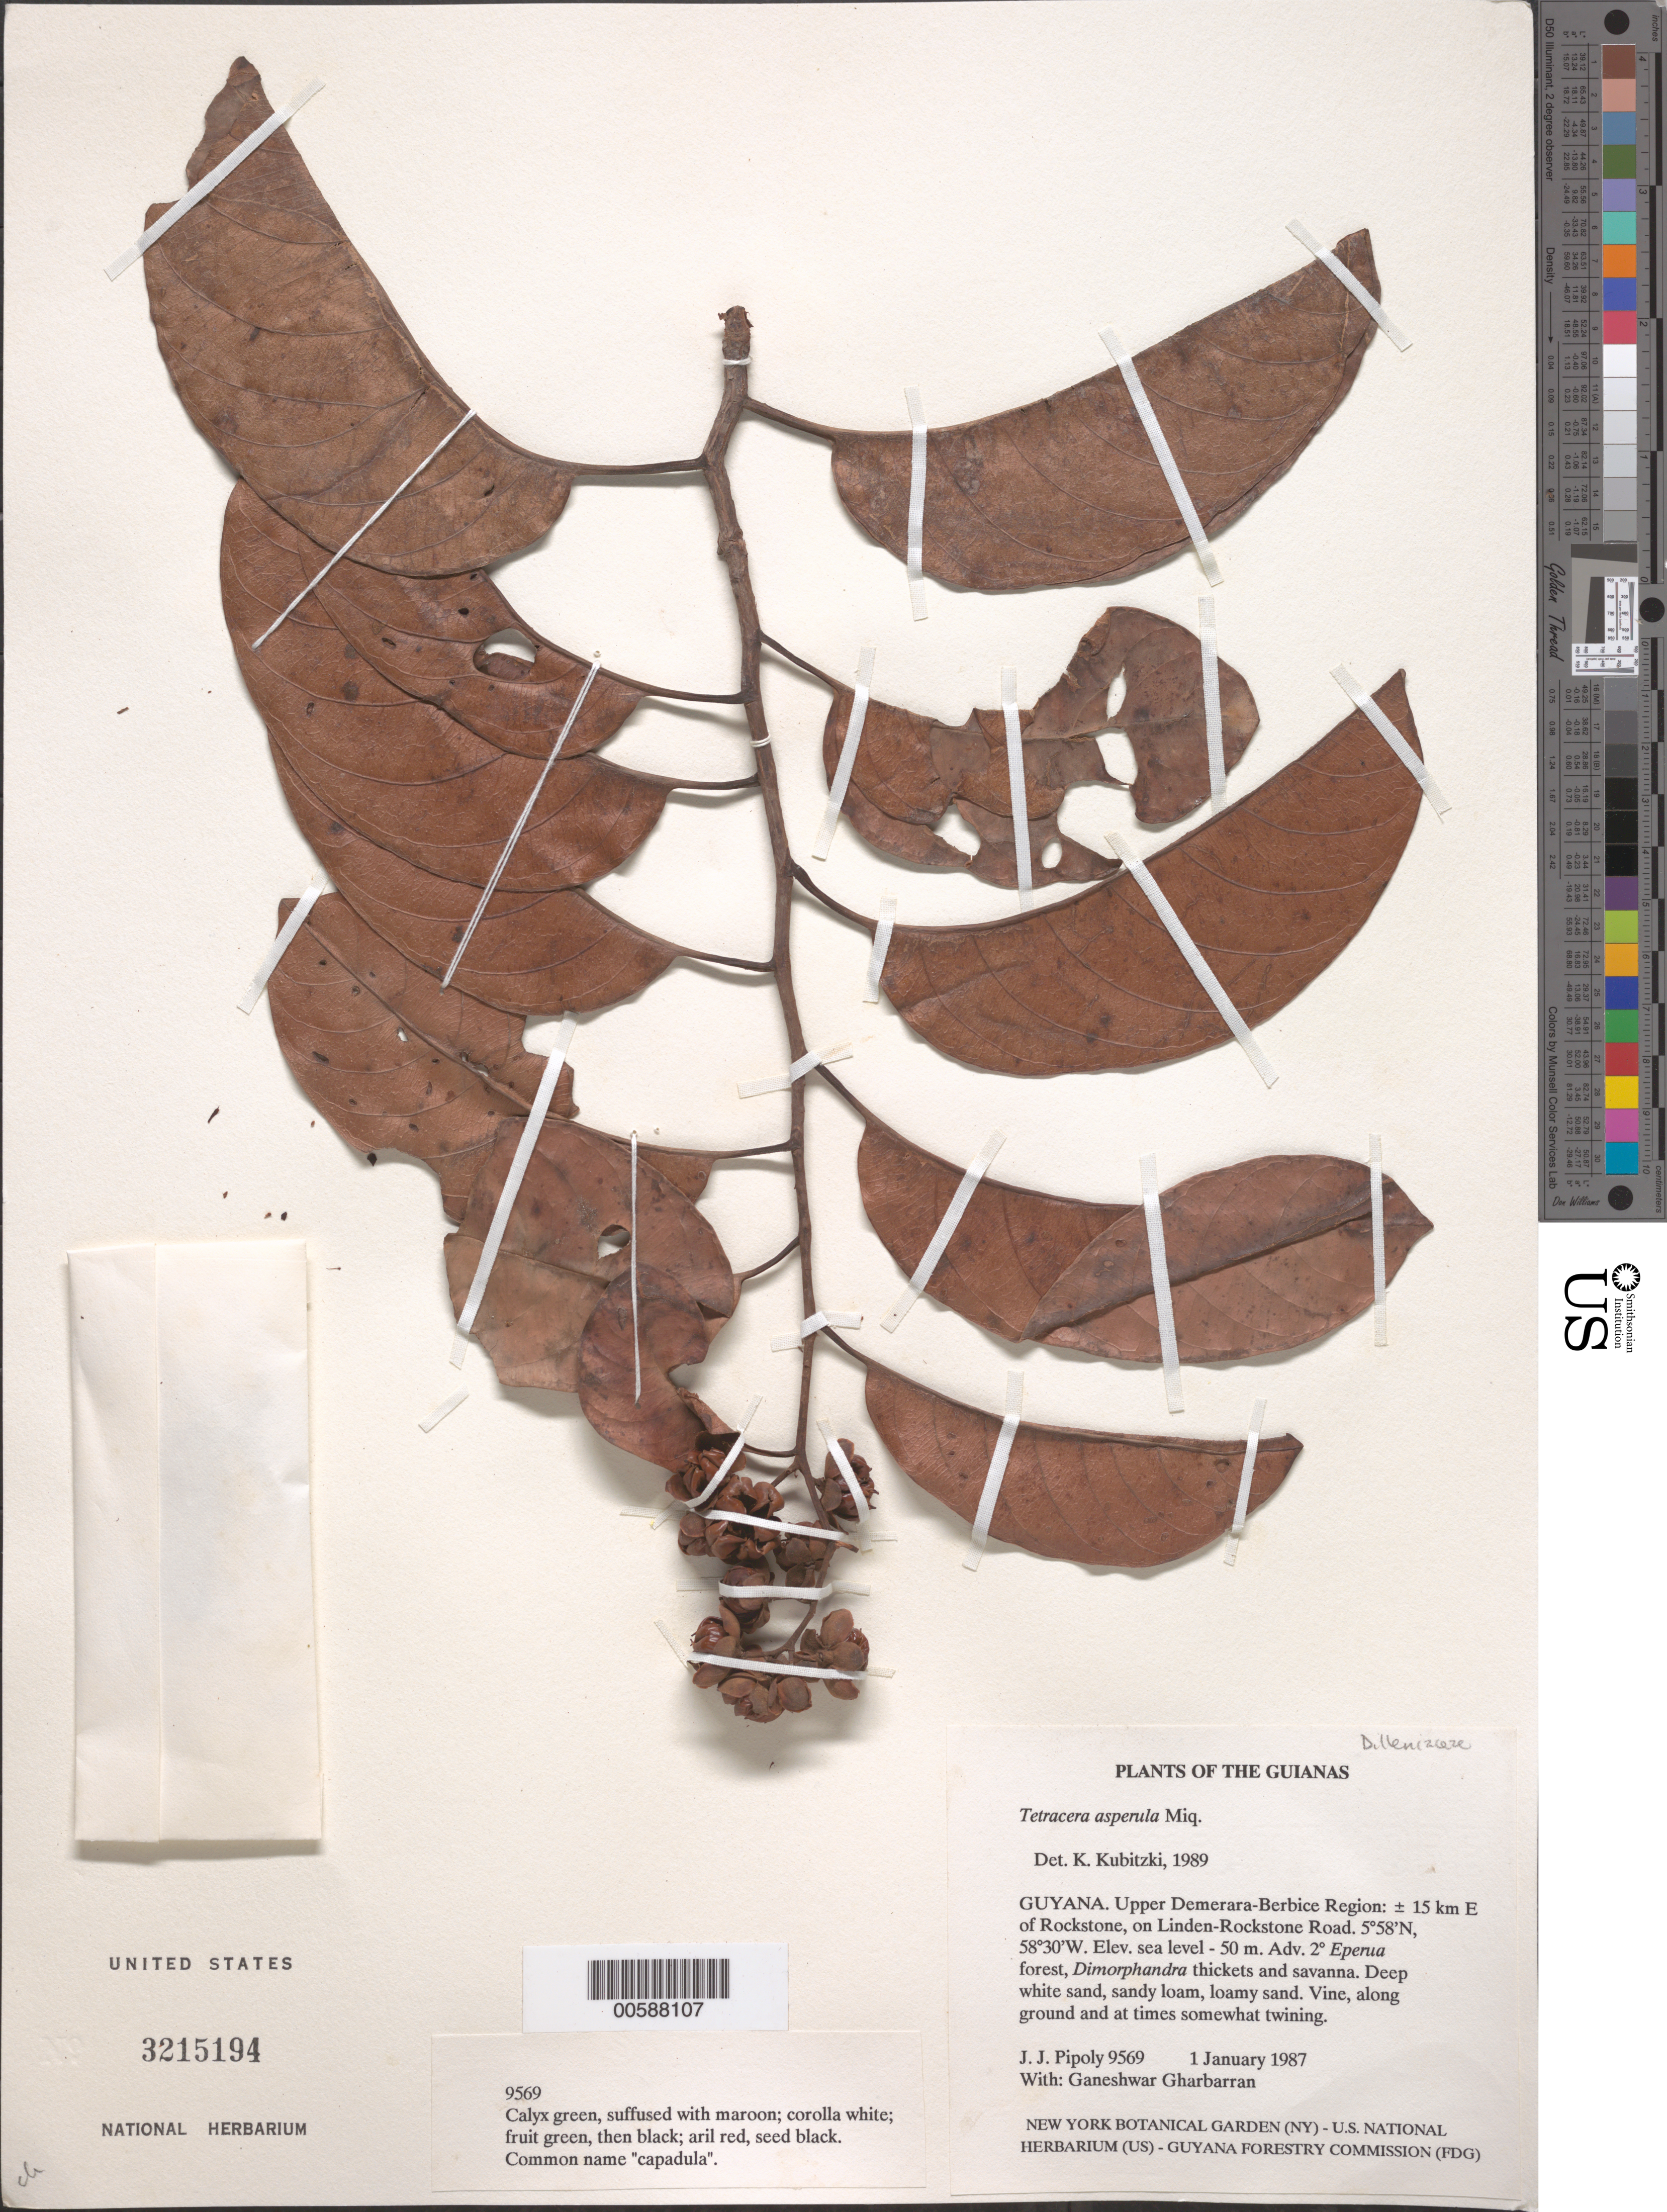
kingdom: Plantae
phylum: Tracheophyta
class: Magnoliopsida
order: Dilleniales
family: Dilleniaceae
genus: Tetracera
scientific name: Tetracera asperula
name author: Miq.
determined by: Kubitzki, Klaus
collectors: J. J. Pipoly & G. Gharbarran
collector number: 9569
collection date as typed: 11 January 1987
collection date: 1987-01-11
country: Guyana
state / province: U. Demerara-Berbice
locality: ±15 km E of Rockstone, on Linden-Rockstone Road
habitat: Adv. secondary Eperua forest, Dimorphandra thickets & savanna. Deep white sand, sandy loam, loamy sand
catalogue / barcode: US 3215194